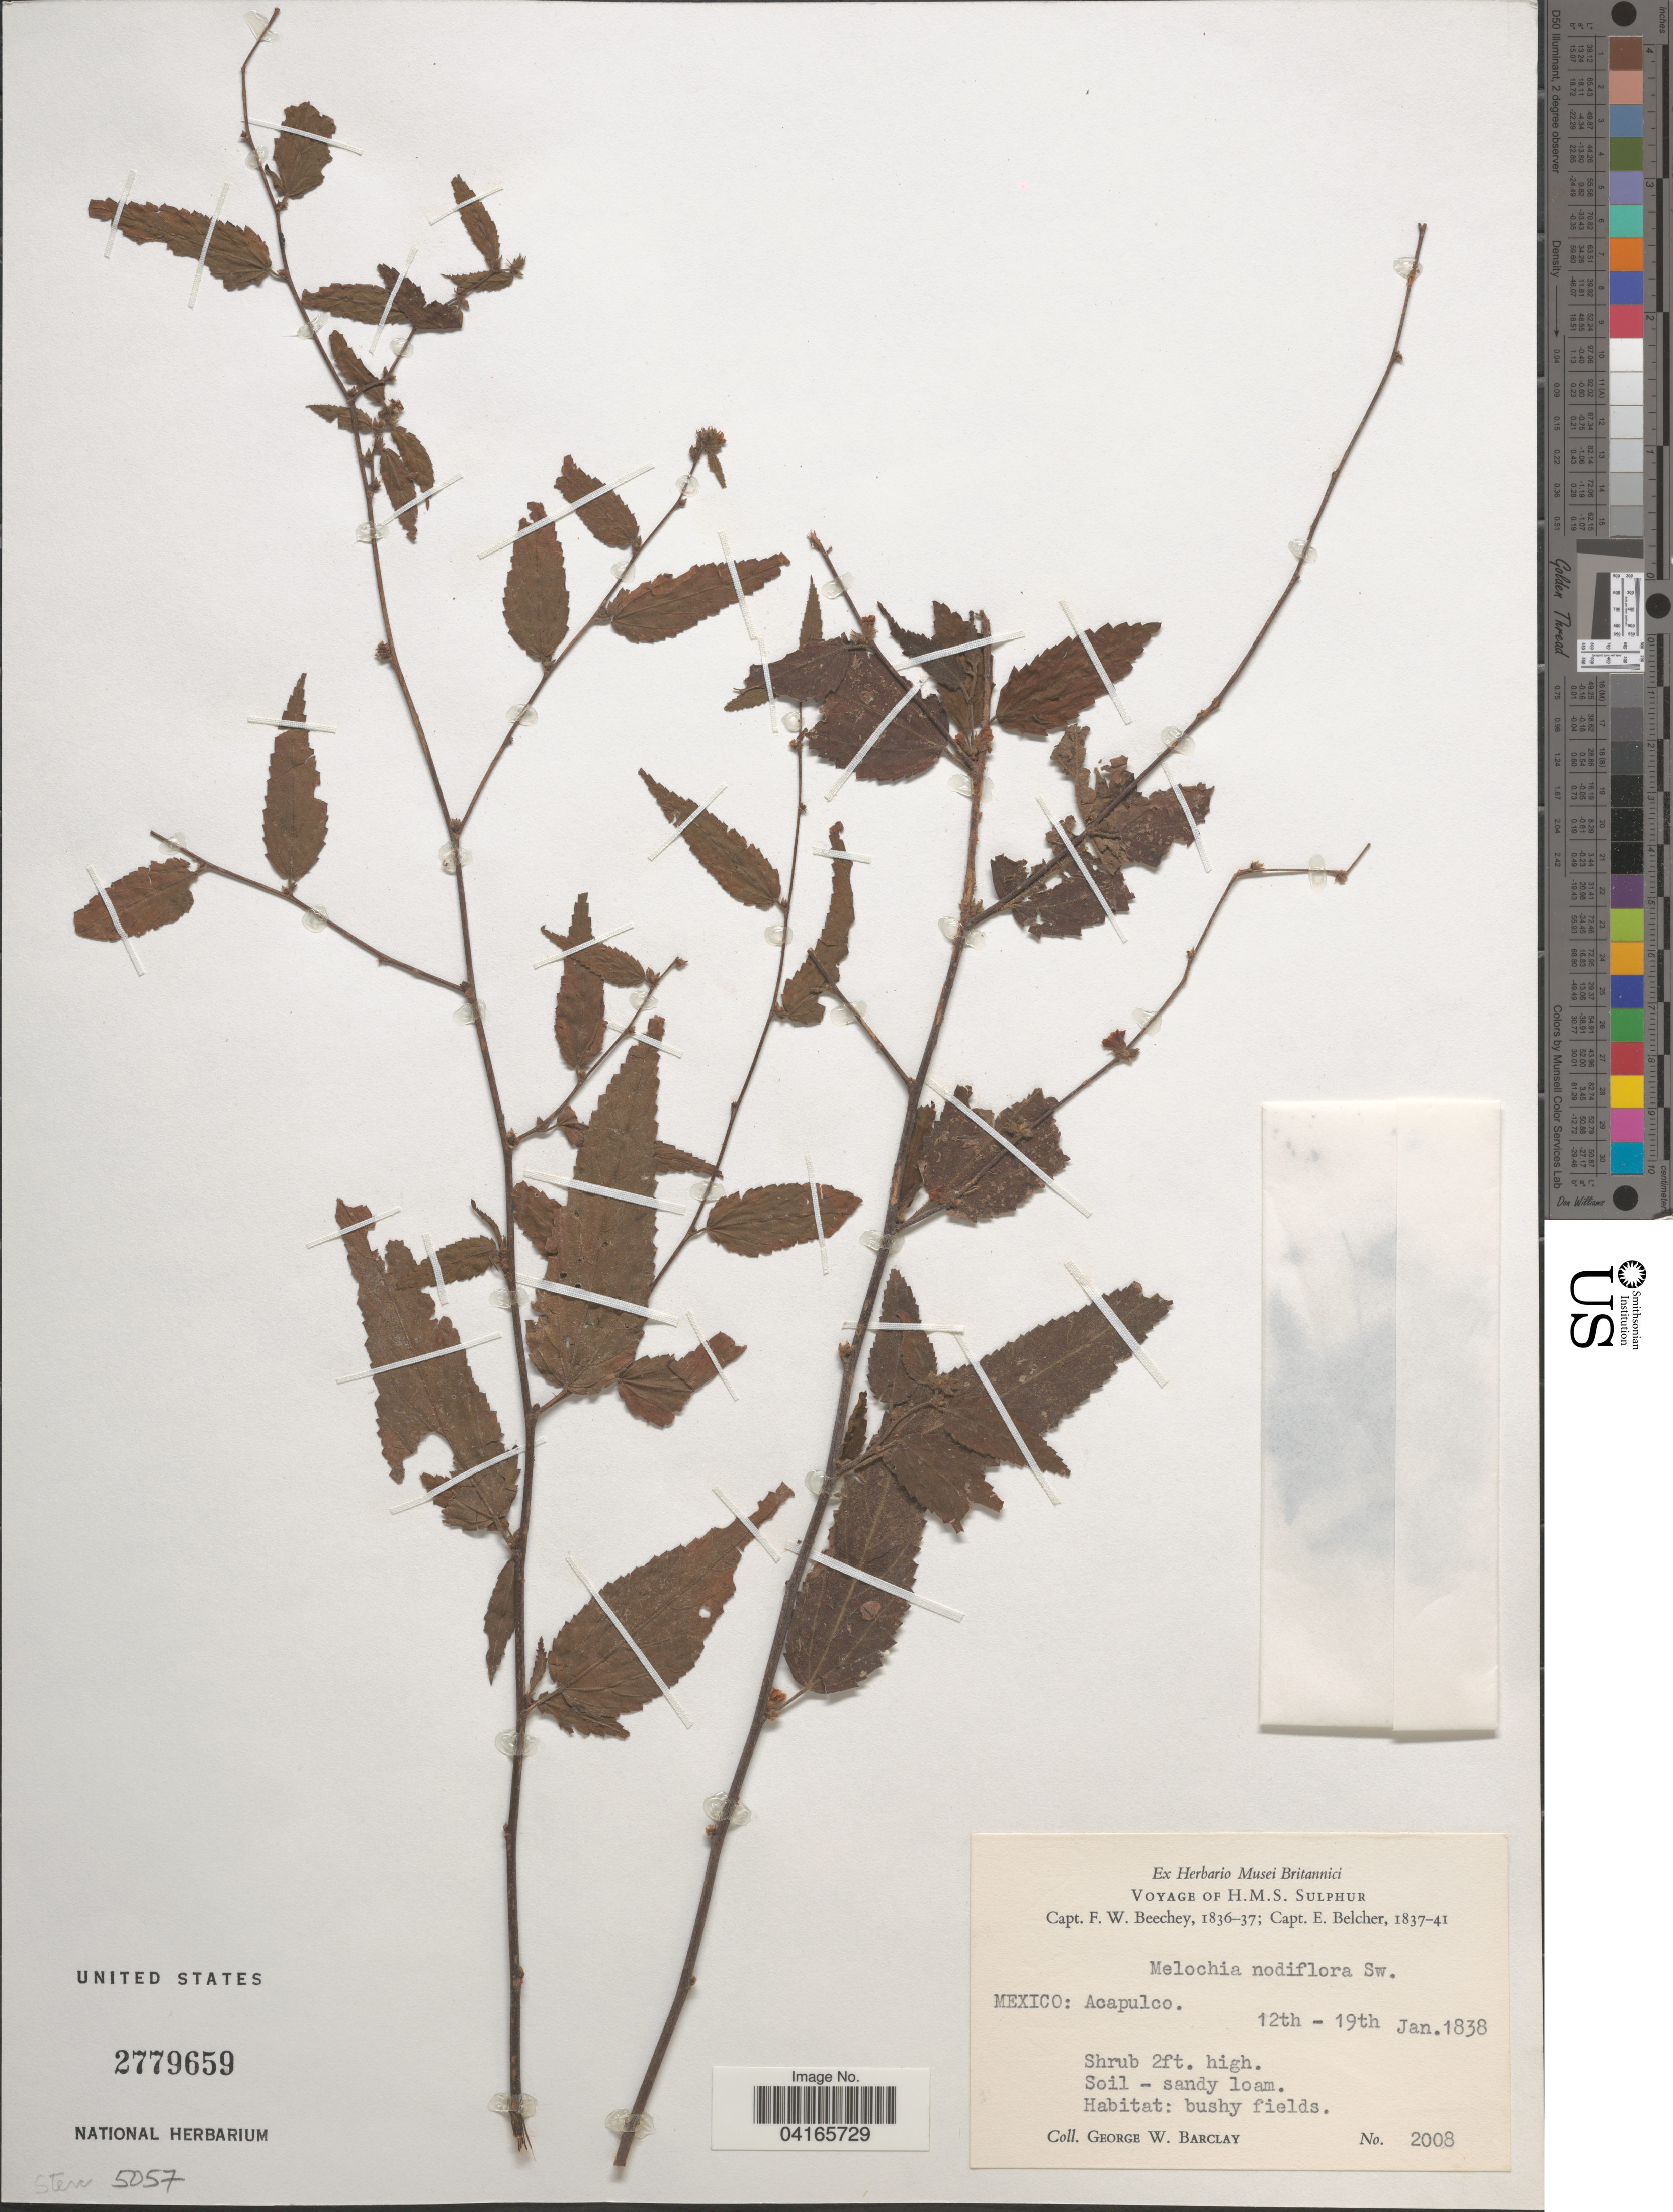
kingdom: Plantae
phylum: Tracheophyta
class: Magnoliopsida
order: Malvales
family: Malvaceae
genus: Melochia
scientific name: Melochia nodiflora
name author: Sw.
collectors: G. W. Barclay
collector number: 2008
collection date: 1838-01-12/1838-01-19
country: Mexico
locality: Voyage of H.M.S. Sulphur. Acapulco.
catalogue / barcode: US 2779659